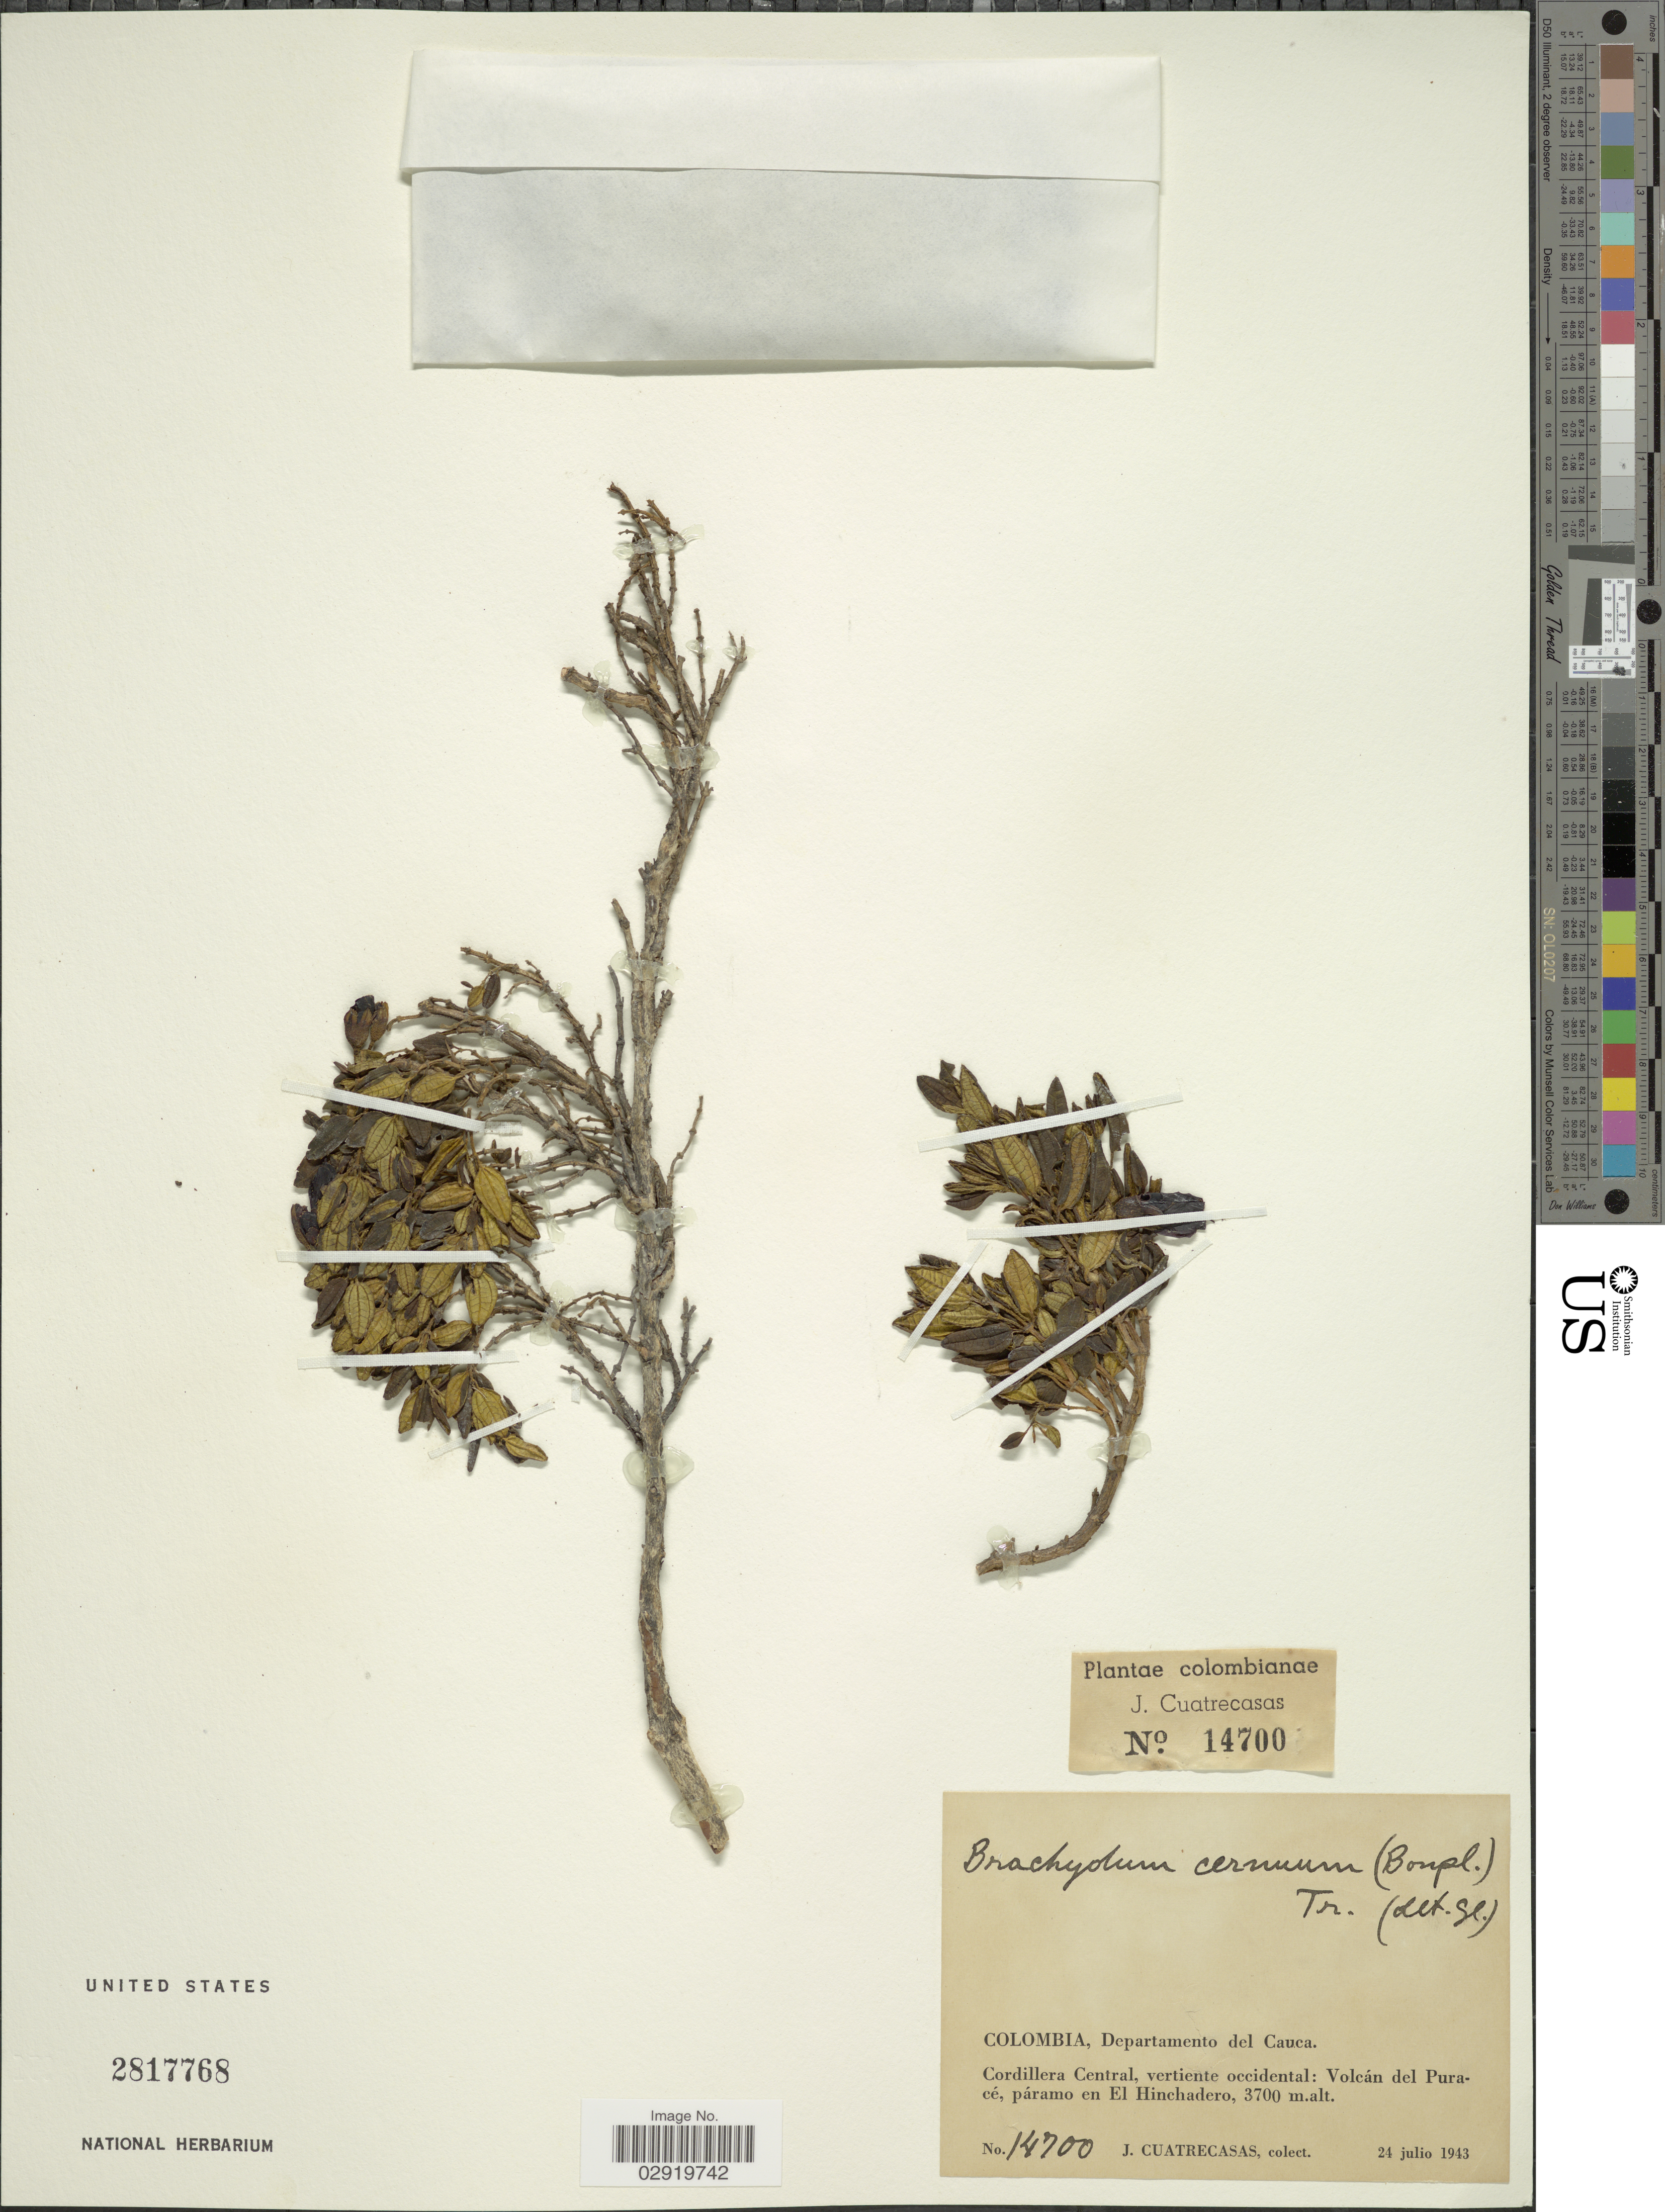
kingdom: Plantae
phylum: Tracheophyta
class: Magnoliopsida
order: Myrtales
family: Melastomataceae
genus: Brachyotum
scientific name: Brachyotum cernuum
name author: (Bonpl.) Triana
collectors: R. A. Ferreyra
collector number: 14700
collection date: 1943-07-24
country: Colombia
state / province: Cauca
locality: Departamento del Cauca. Cordillera Central, vertiente occidental: Volcán del Puracé, páramo en El Hinchadero.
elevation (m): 3700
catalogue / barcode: US 2817768